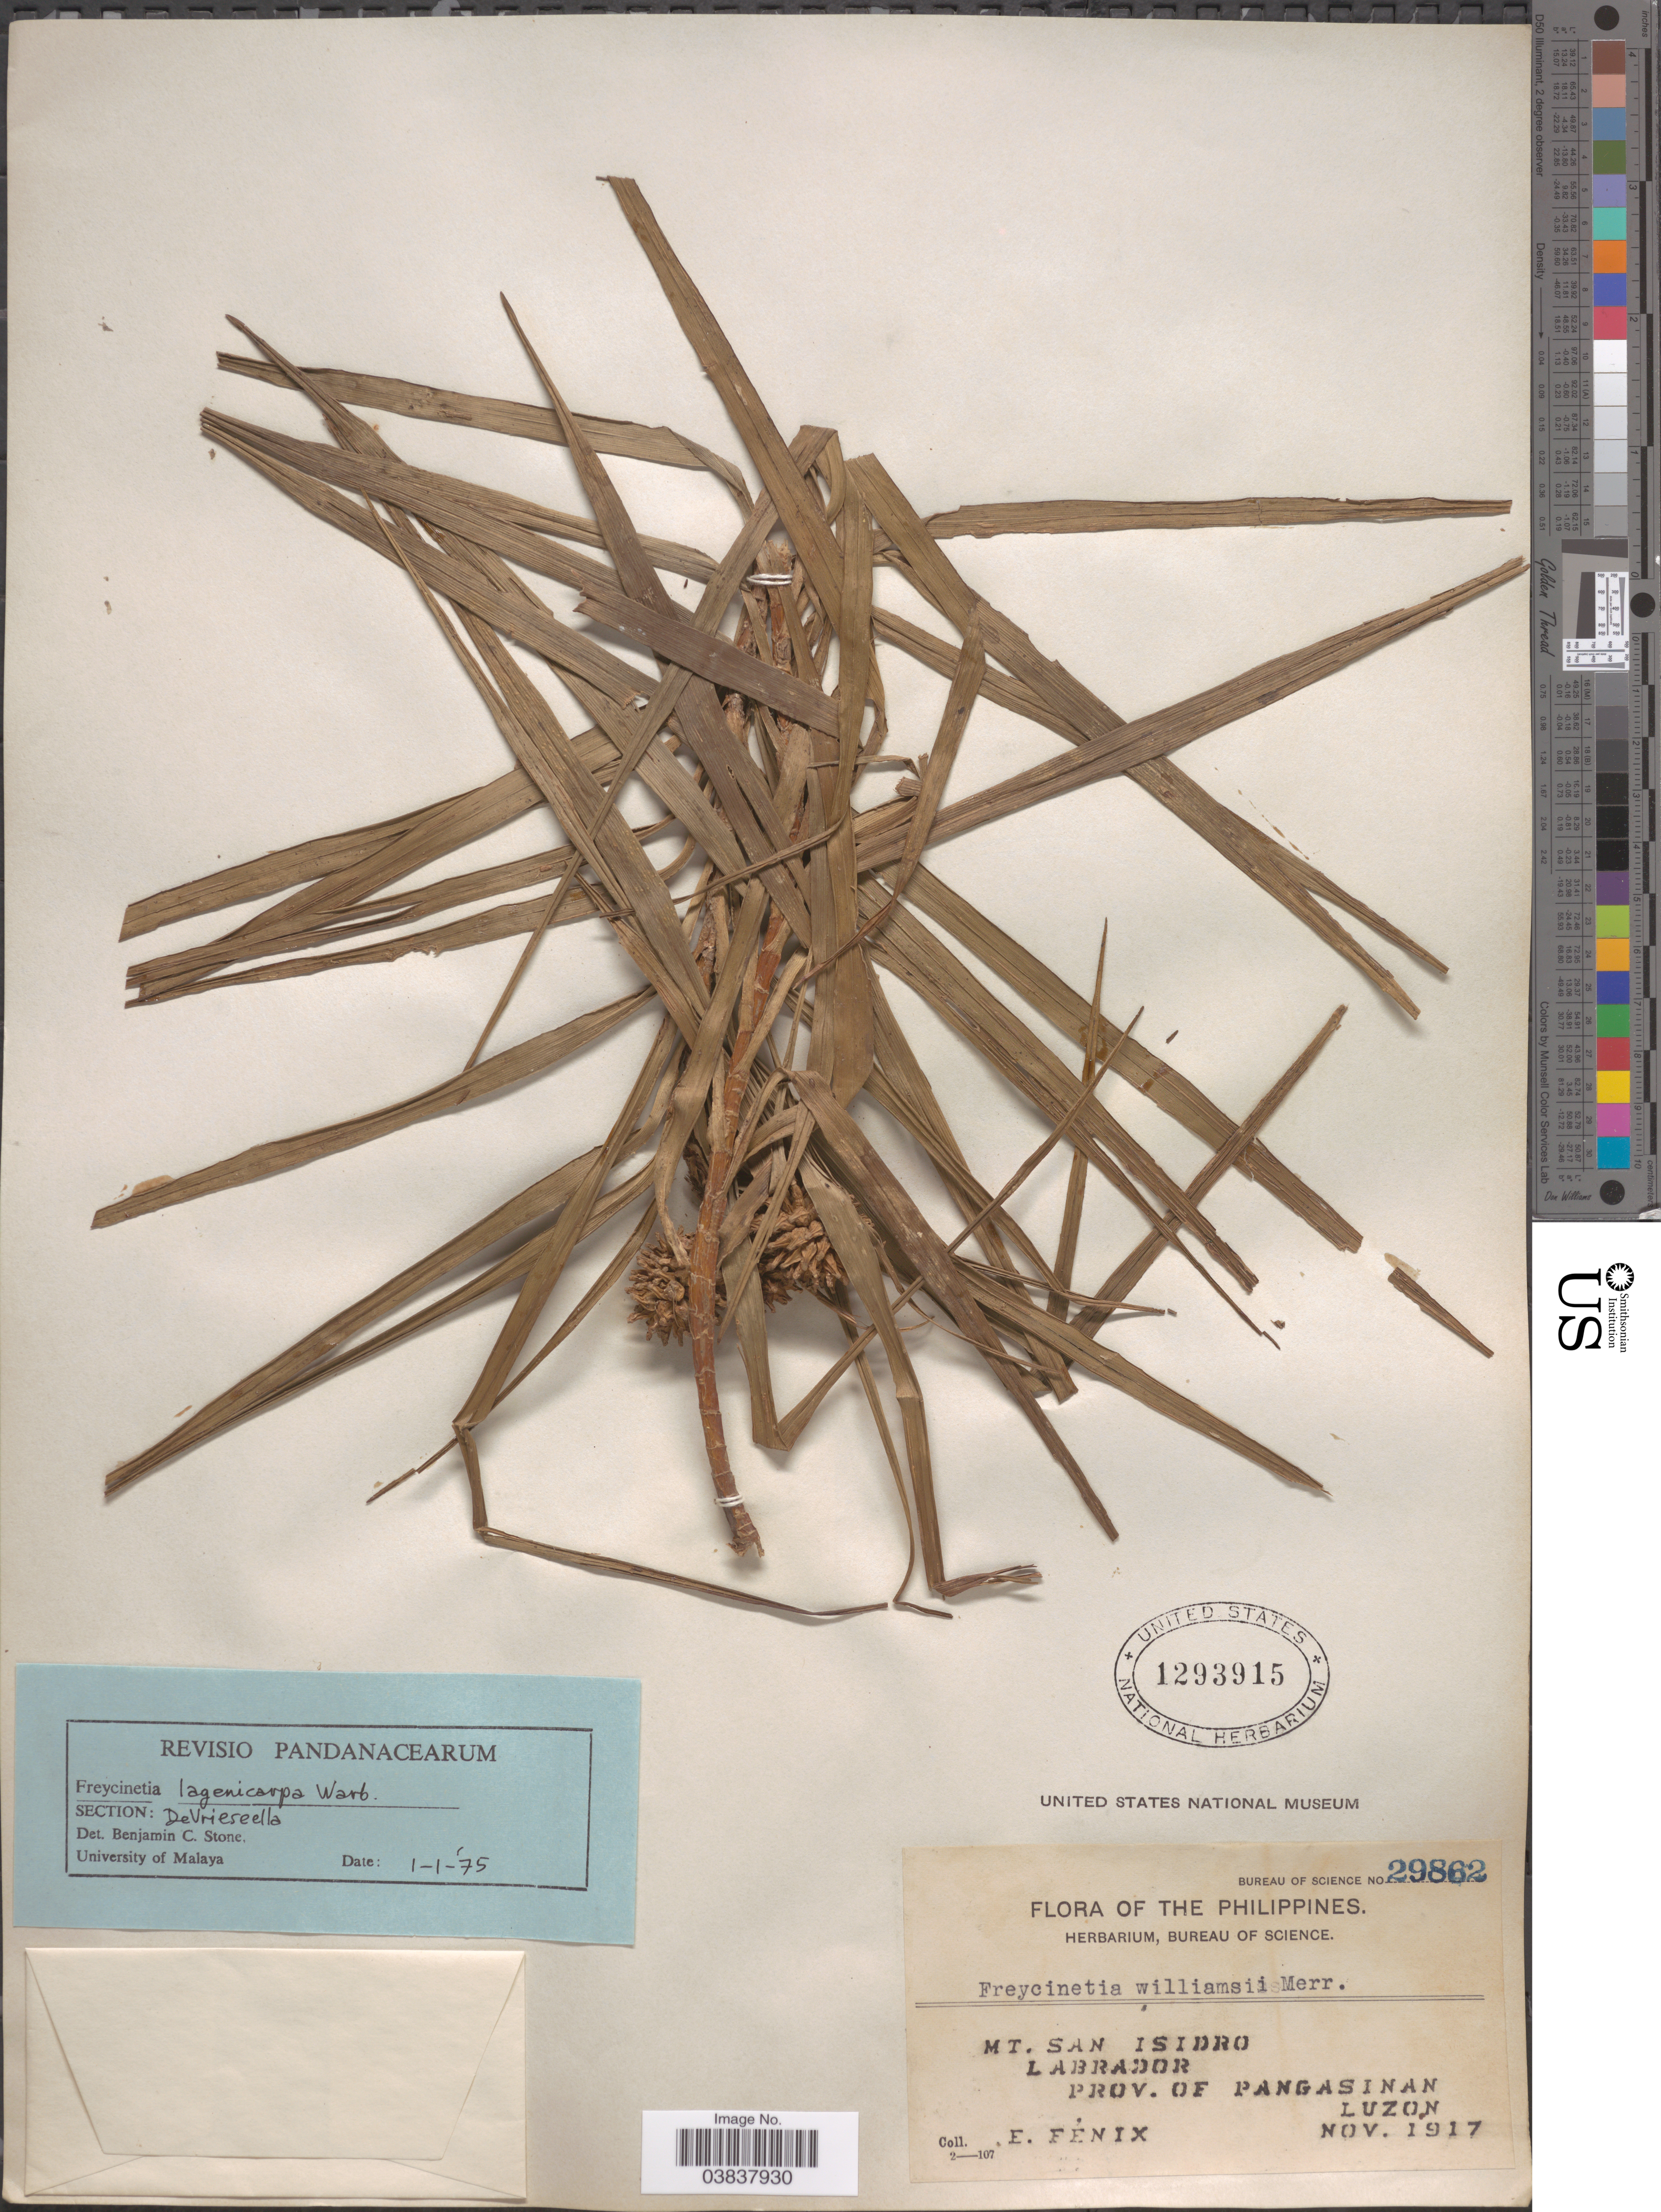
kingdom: Plantae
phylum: Tracheophyta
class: Liliopsida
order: Pandanales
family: Pandanaceae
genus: Freycinetia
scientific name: Freycinetia lagenicarpa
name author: Warb.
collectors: E. Fénix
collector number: Bureau of Science 29862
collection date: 1917-11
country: Philippines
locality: Mt. San Isidro. Labrador, Prov. of Pangasinan, Luzon.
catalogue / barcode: US 1293915